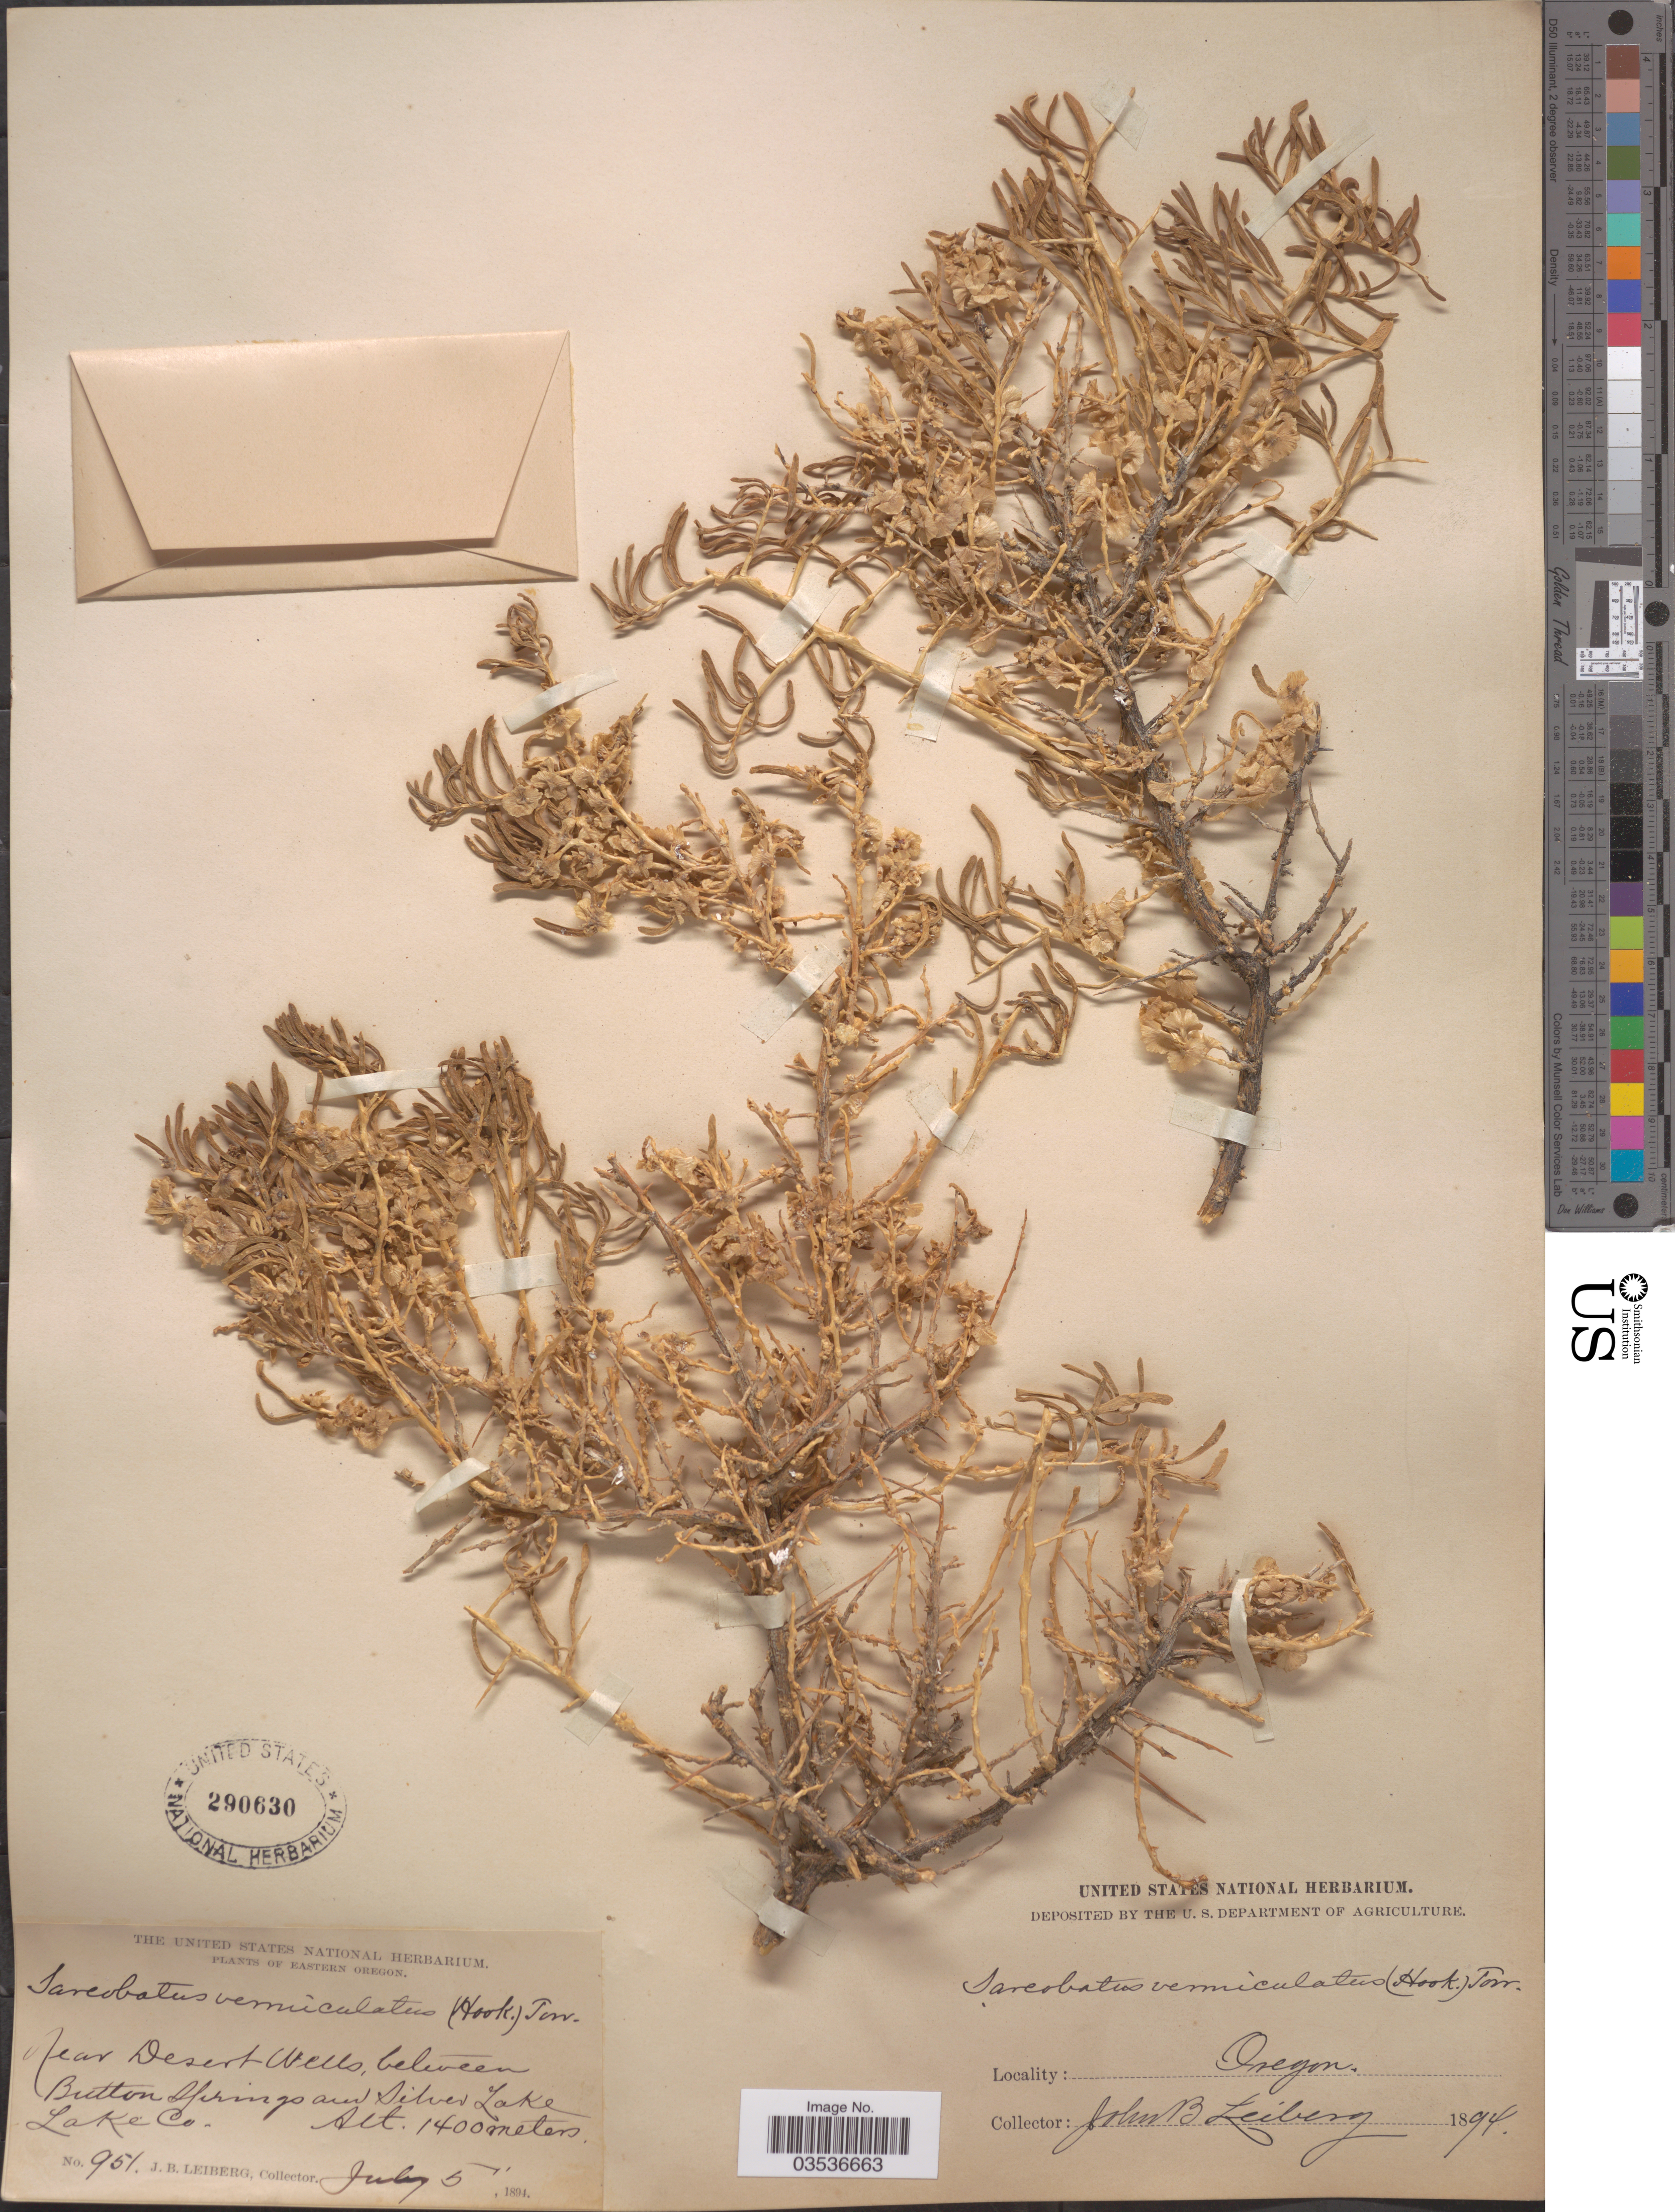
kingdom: Plantae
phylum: Tracheophyta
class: Magnoliopsida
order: Caryophyllales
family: Sarcobataceae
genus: Sarcobatus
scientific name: Sarcobatus vermiculatus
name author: (Hook.) Torr.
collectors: J. B. Leiberg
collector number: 951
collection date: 1894-07-05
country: United States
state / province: Oregon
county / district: Lake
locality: Eastern Oregon. Near Desert Wells, between Button Springs and Silver Lake, Lake Co.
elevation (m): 1400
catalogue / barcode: US 290630